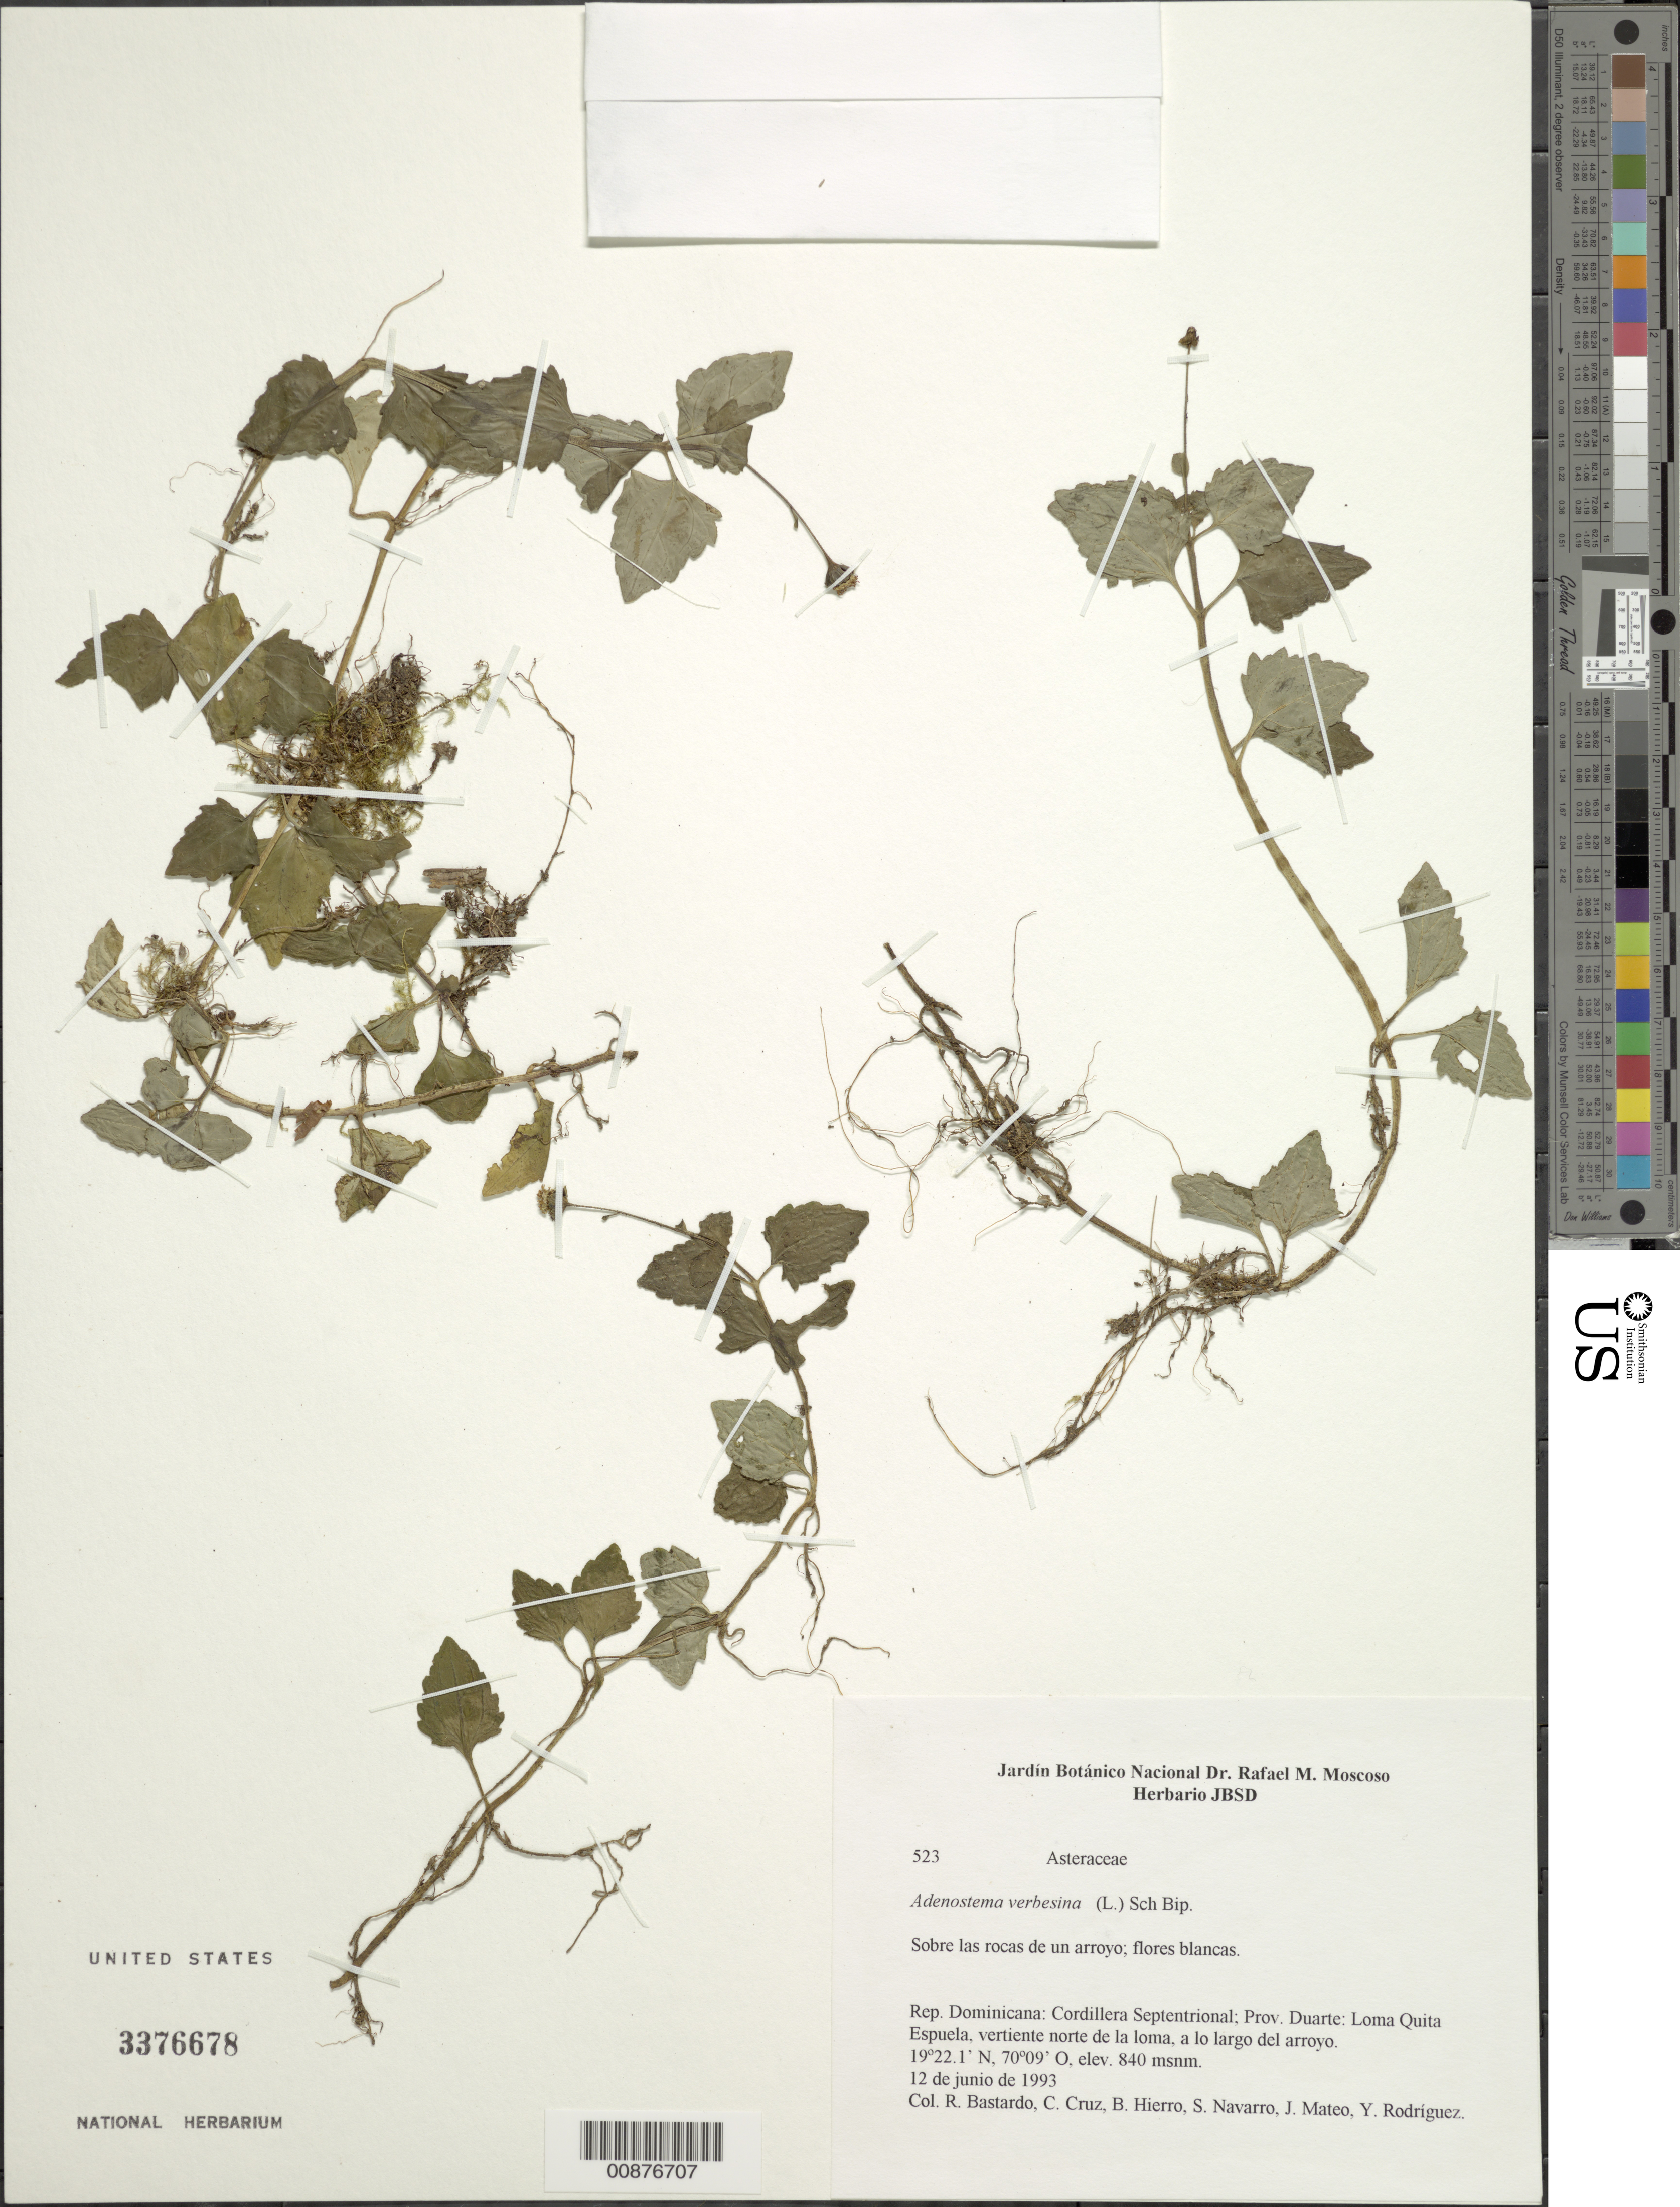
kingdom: Plantae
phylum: Tracheophyta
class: Magnoliopsida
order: Asterales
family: Asteraceae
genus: Adenostemma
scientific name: Adenostemma verbesina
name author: (L.) Sch. Bip.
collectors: R. Bastardo, C. Cruz, B. Hierro, S. Navarro, J. Mateo & Y. Rodríguez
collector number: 523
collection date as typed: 12 Jun 1993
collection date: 1993-06-12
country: Dominican Republic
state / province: Duarte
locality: Cordillera Septentrional: Loma Quita Espuela, vertient norte de la loma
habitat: A lo largo del arroyo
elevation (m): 840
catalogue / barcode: US 3376678